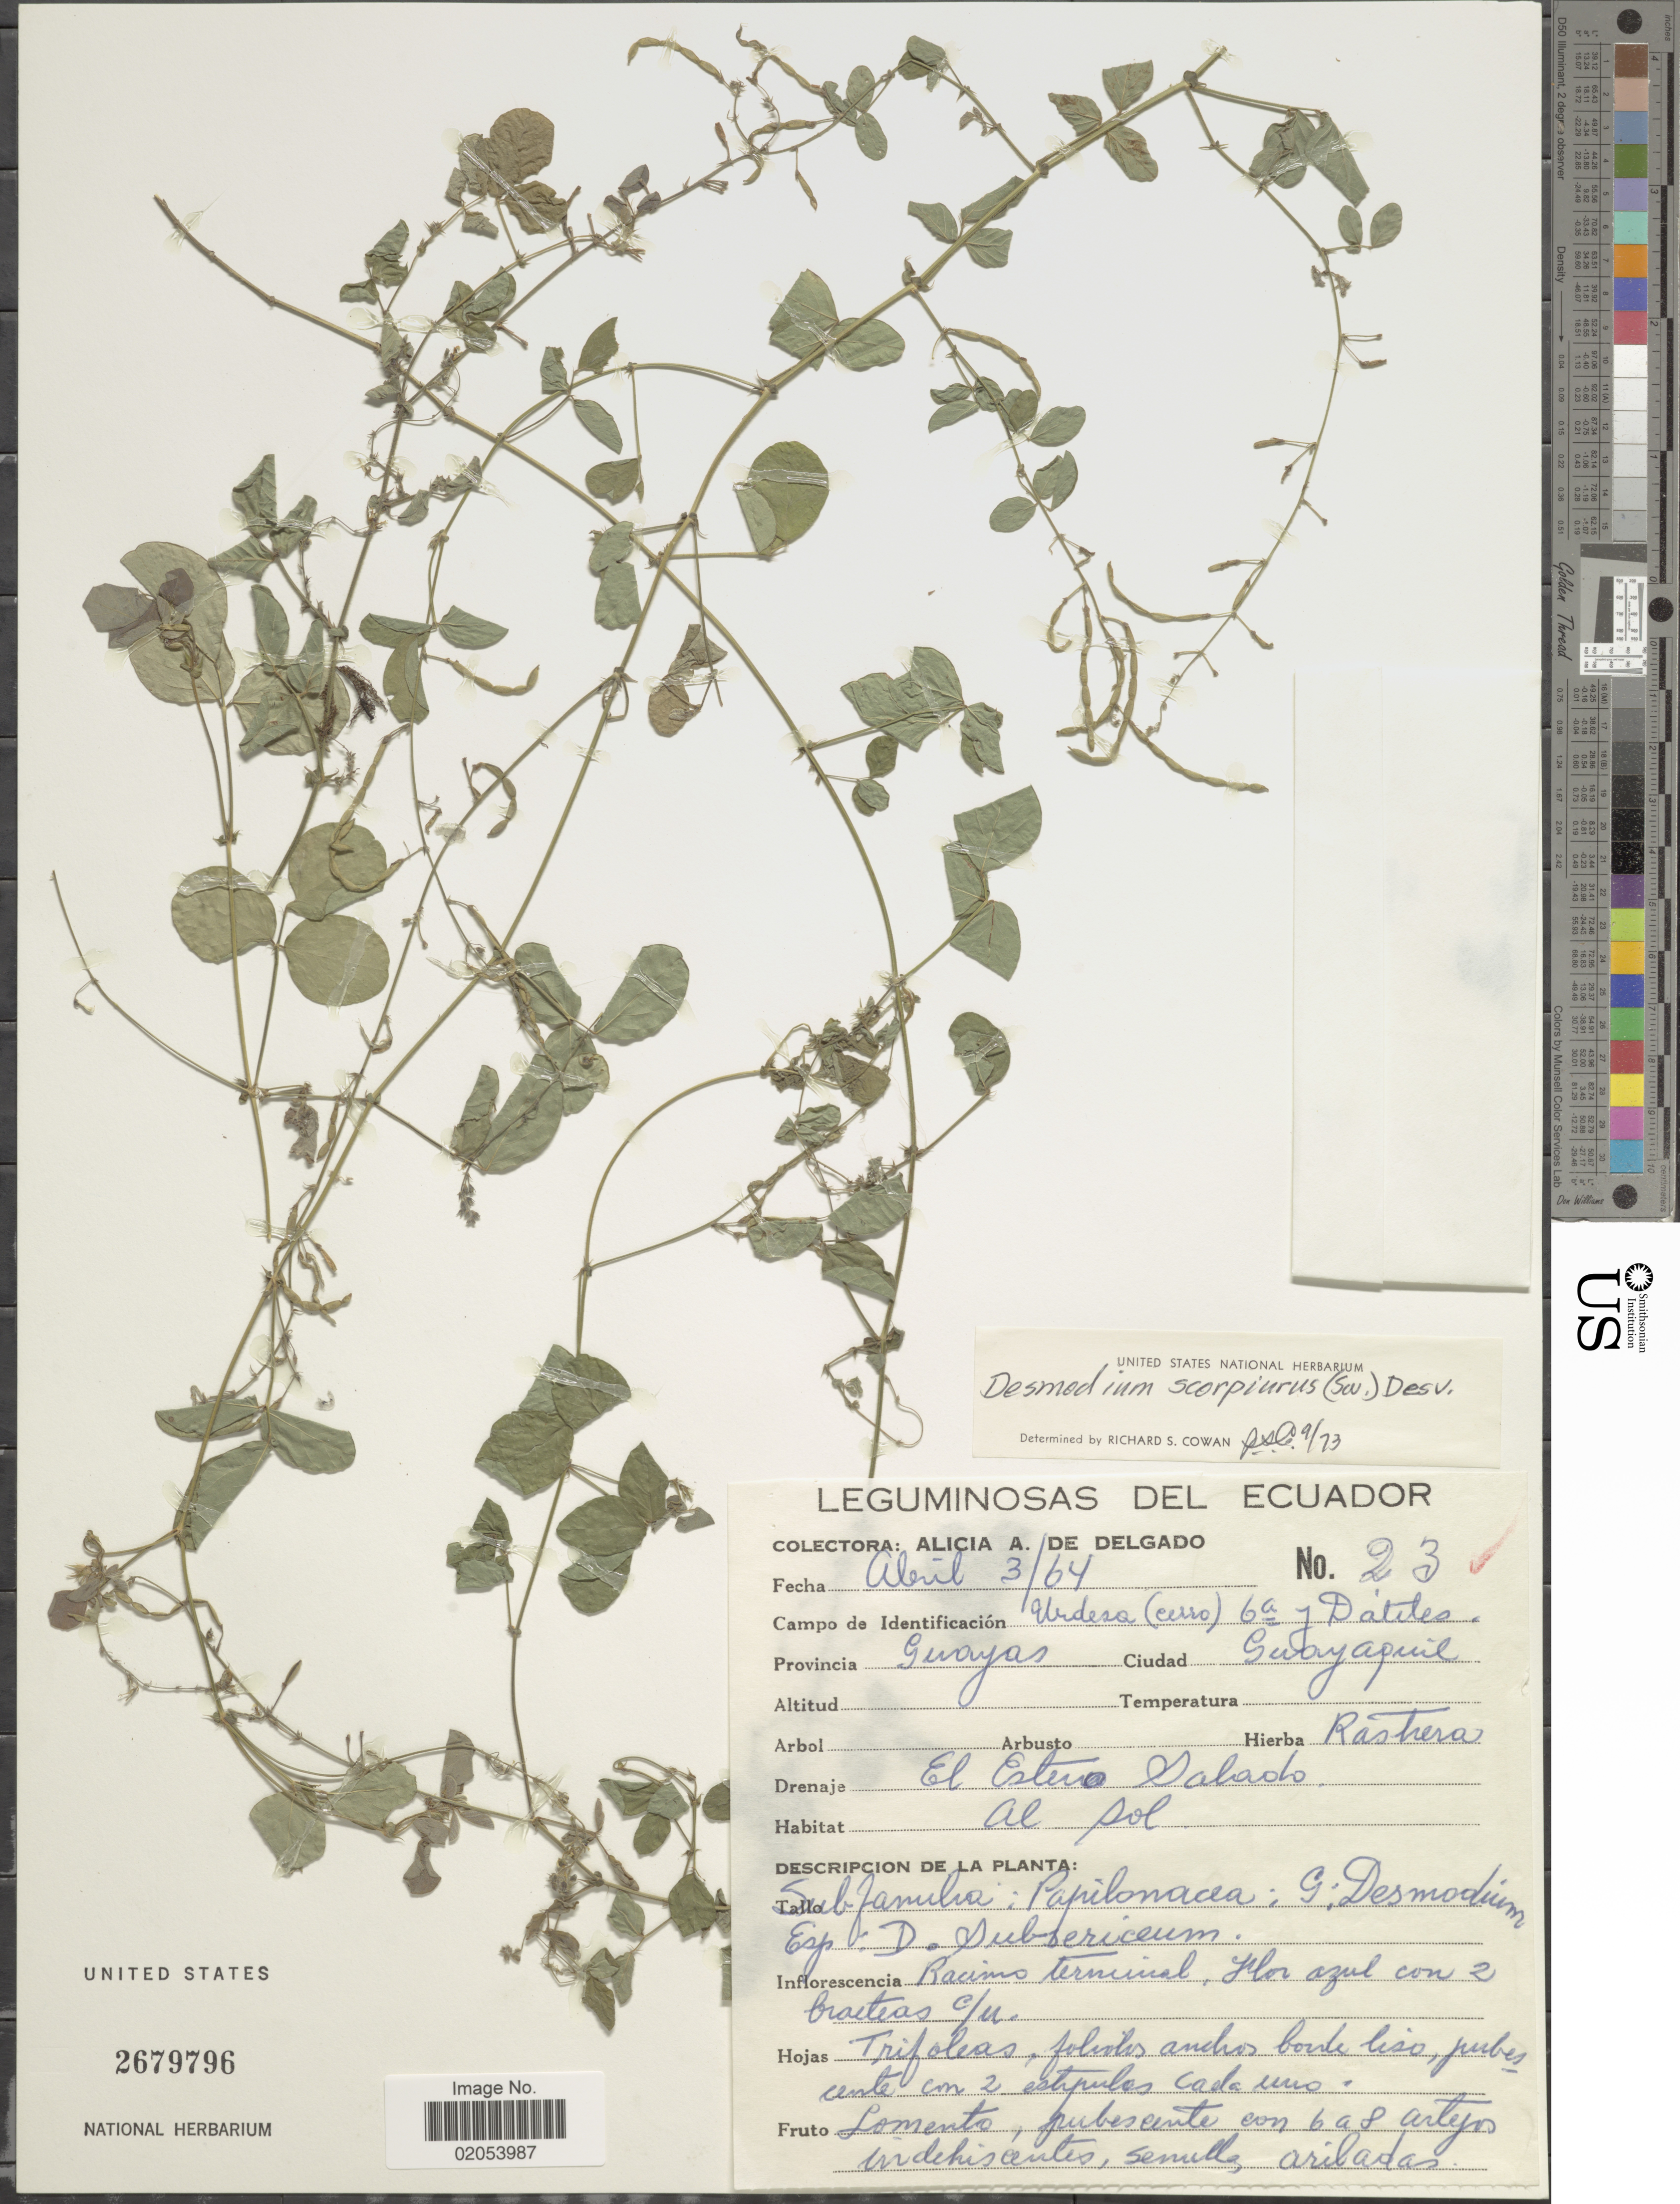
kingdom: Plantae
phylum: Tracheophyta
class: Magnoliopsida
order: Fabales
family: Fabaceae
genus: Desmodium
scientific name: Desmodium scorpiurus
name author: (Sw.) Desv. ex DC.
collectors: A. A. Delgado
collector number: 23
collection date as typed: Transcribed d/m/y: 3/4/64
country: Ecuador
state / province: Guayas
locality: Ciudad Guayaquil, El Estero Saldado Al Sol.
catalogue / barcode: US 2679796